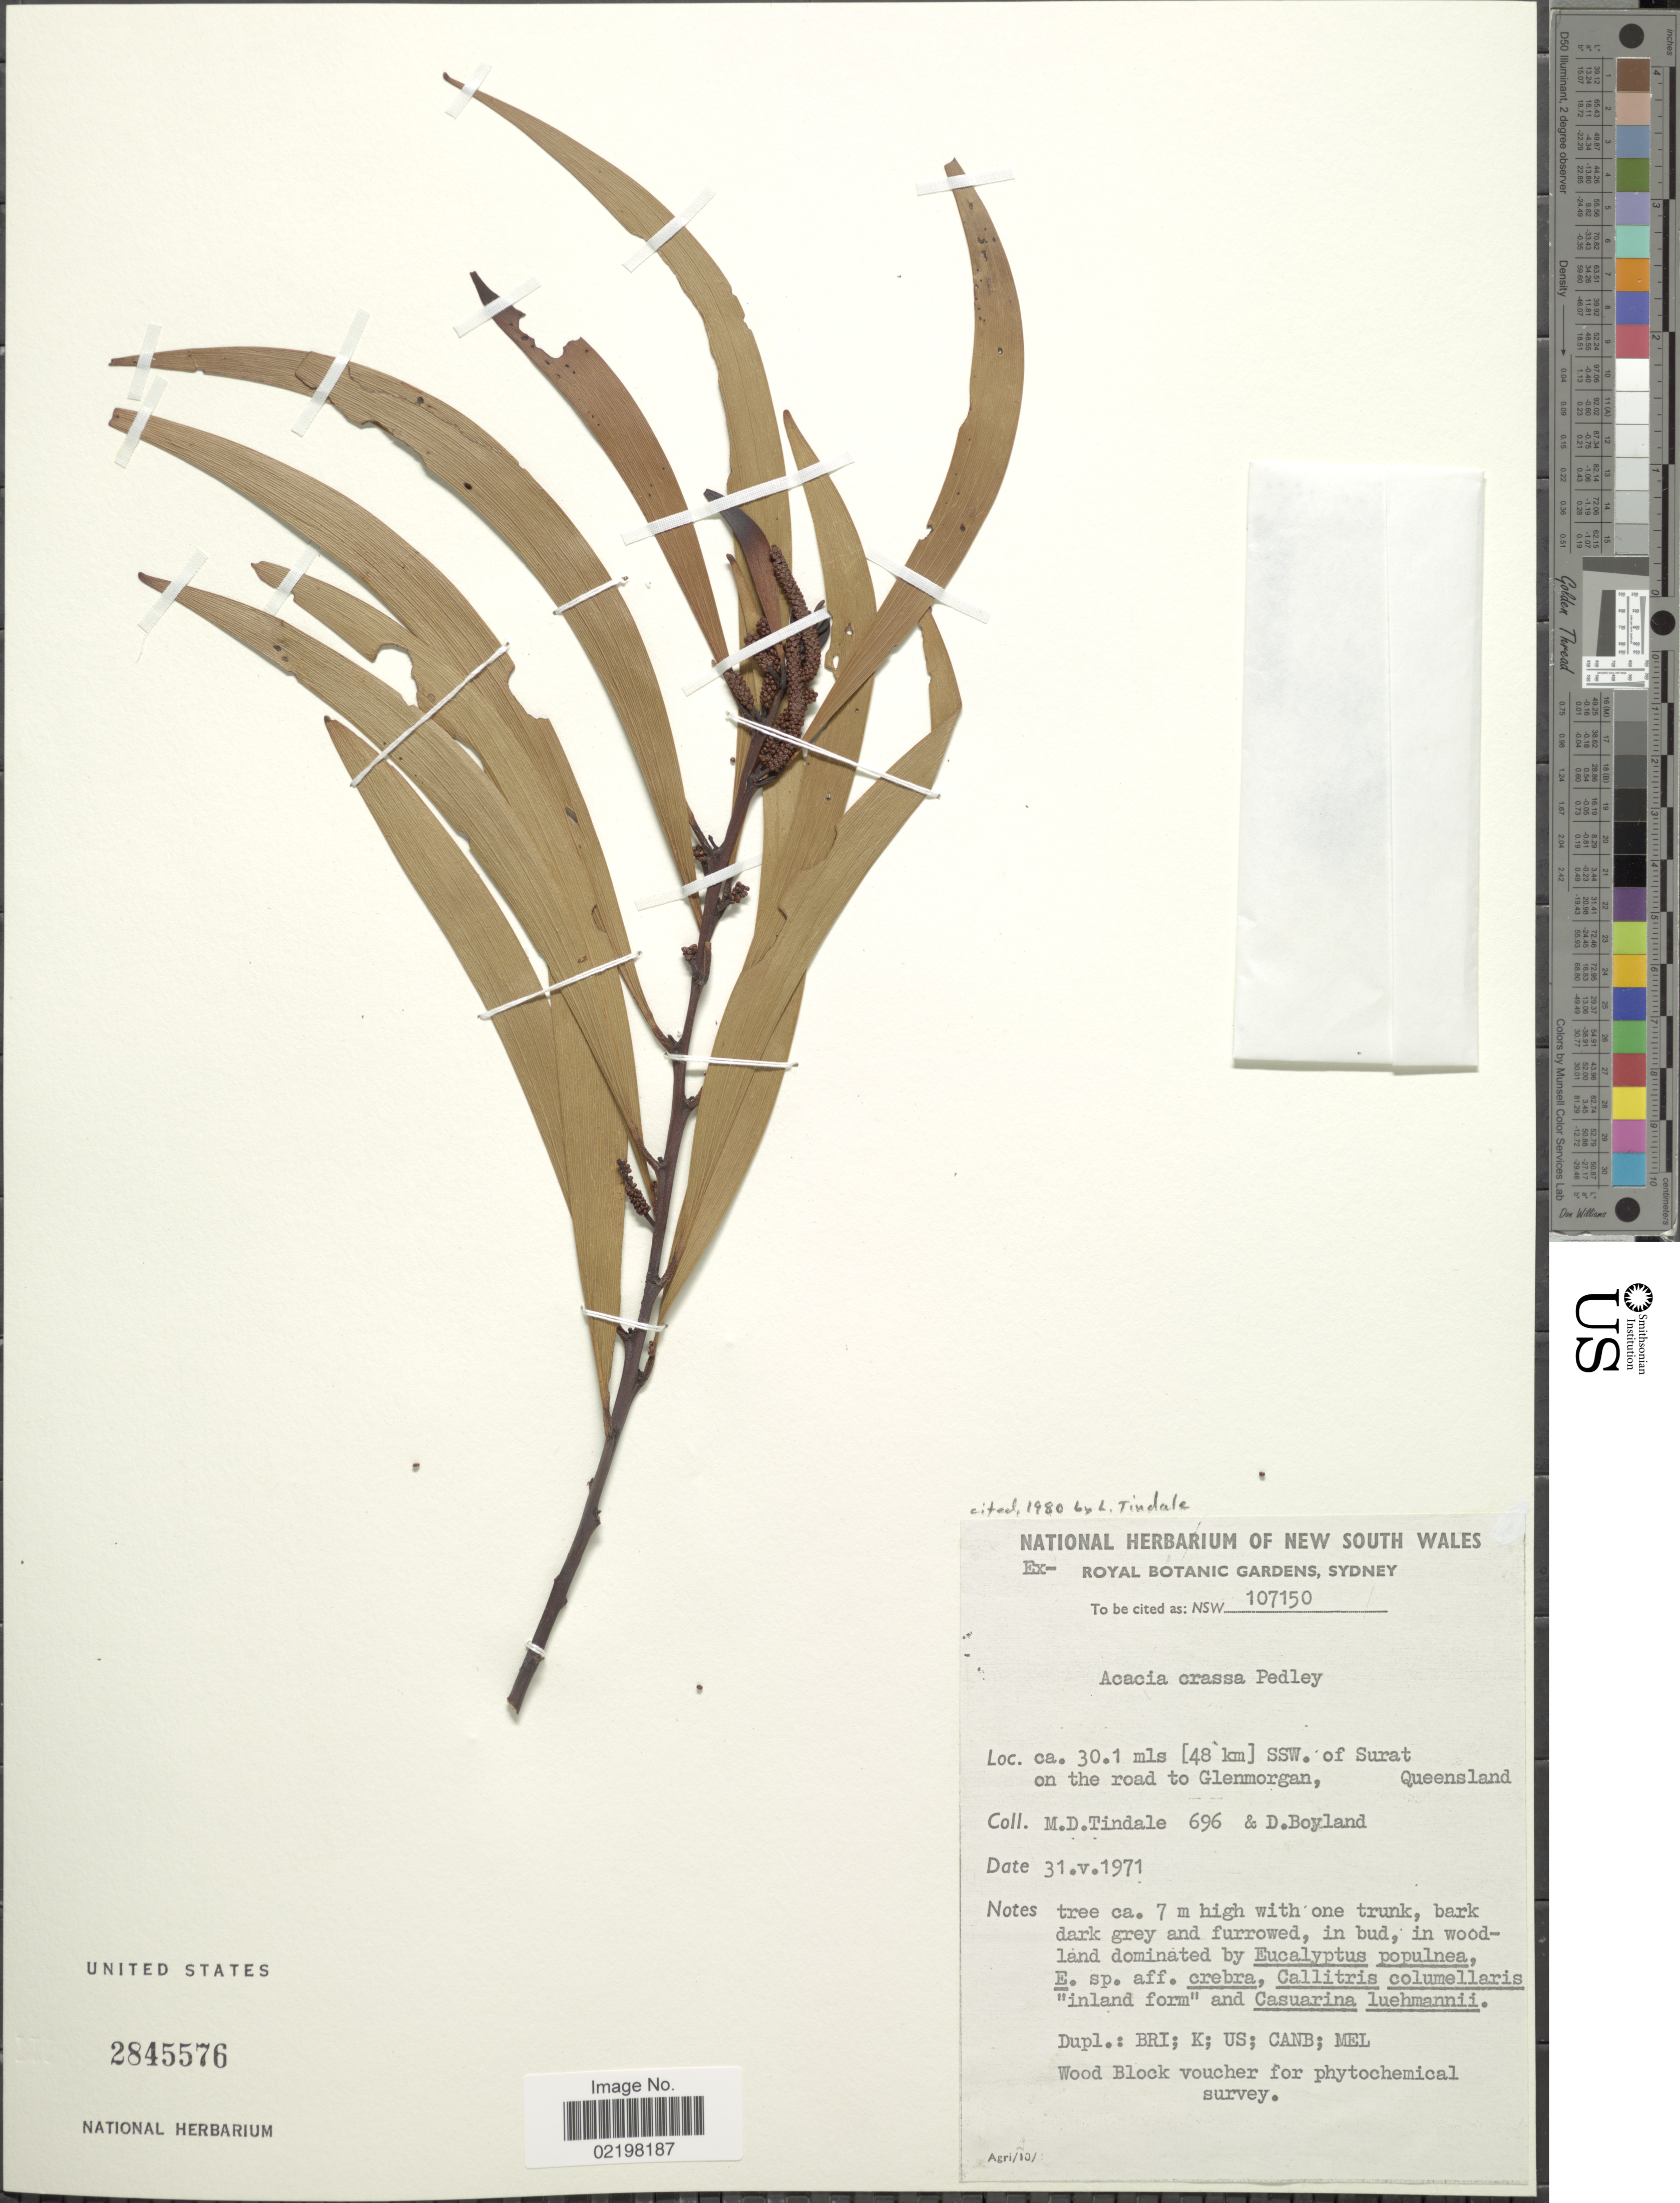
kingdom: Plantae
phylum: Tracheophyta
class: Magnoliopsida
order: Fabales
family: Fabaceae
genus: Acacia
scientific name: Acacia crassa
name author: Pedley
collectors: M. D. Tindale & D. Boyland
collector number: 696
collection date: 1971-05-31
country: Australia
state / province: Queensland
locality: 30.1 mls (48km) SSW. of Surat on the road to Glenmorgan, Queensland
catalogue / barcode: US 2845576